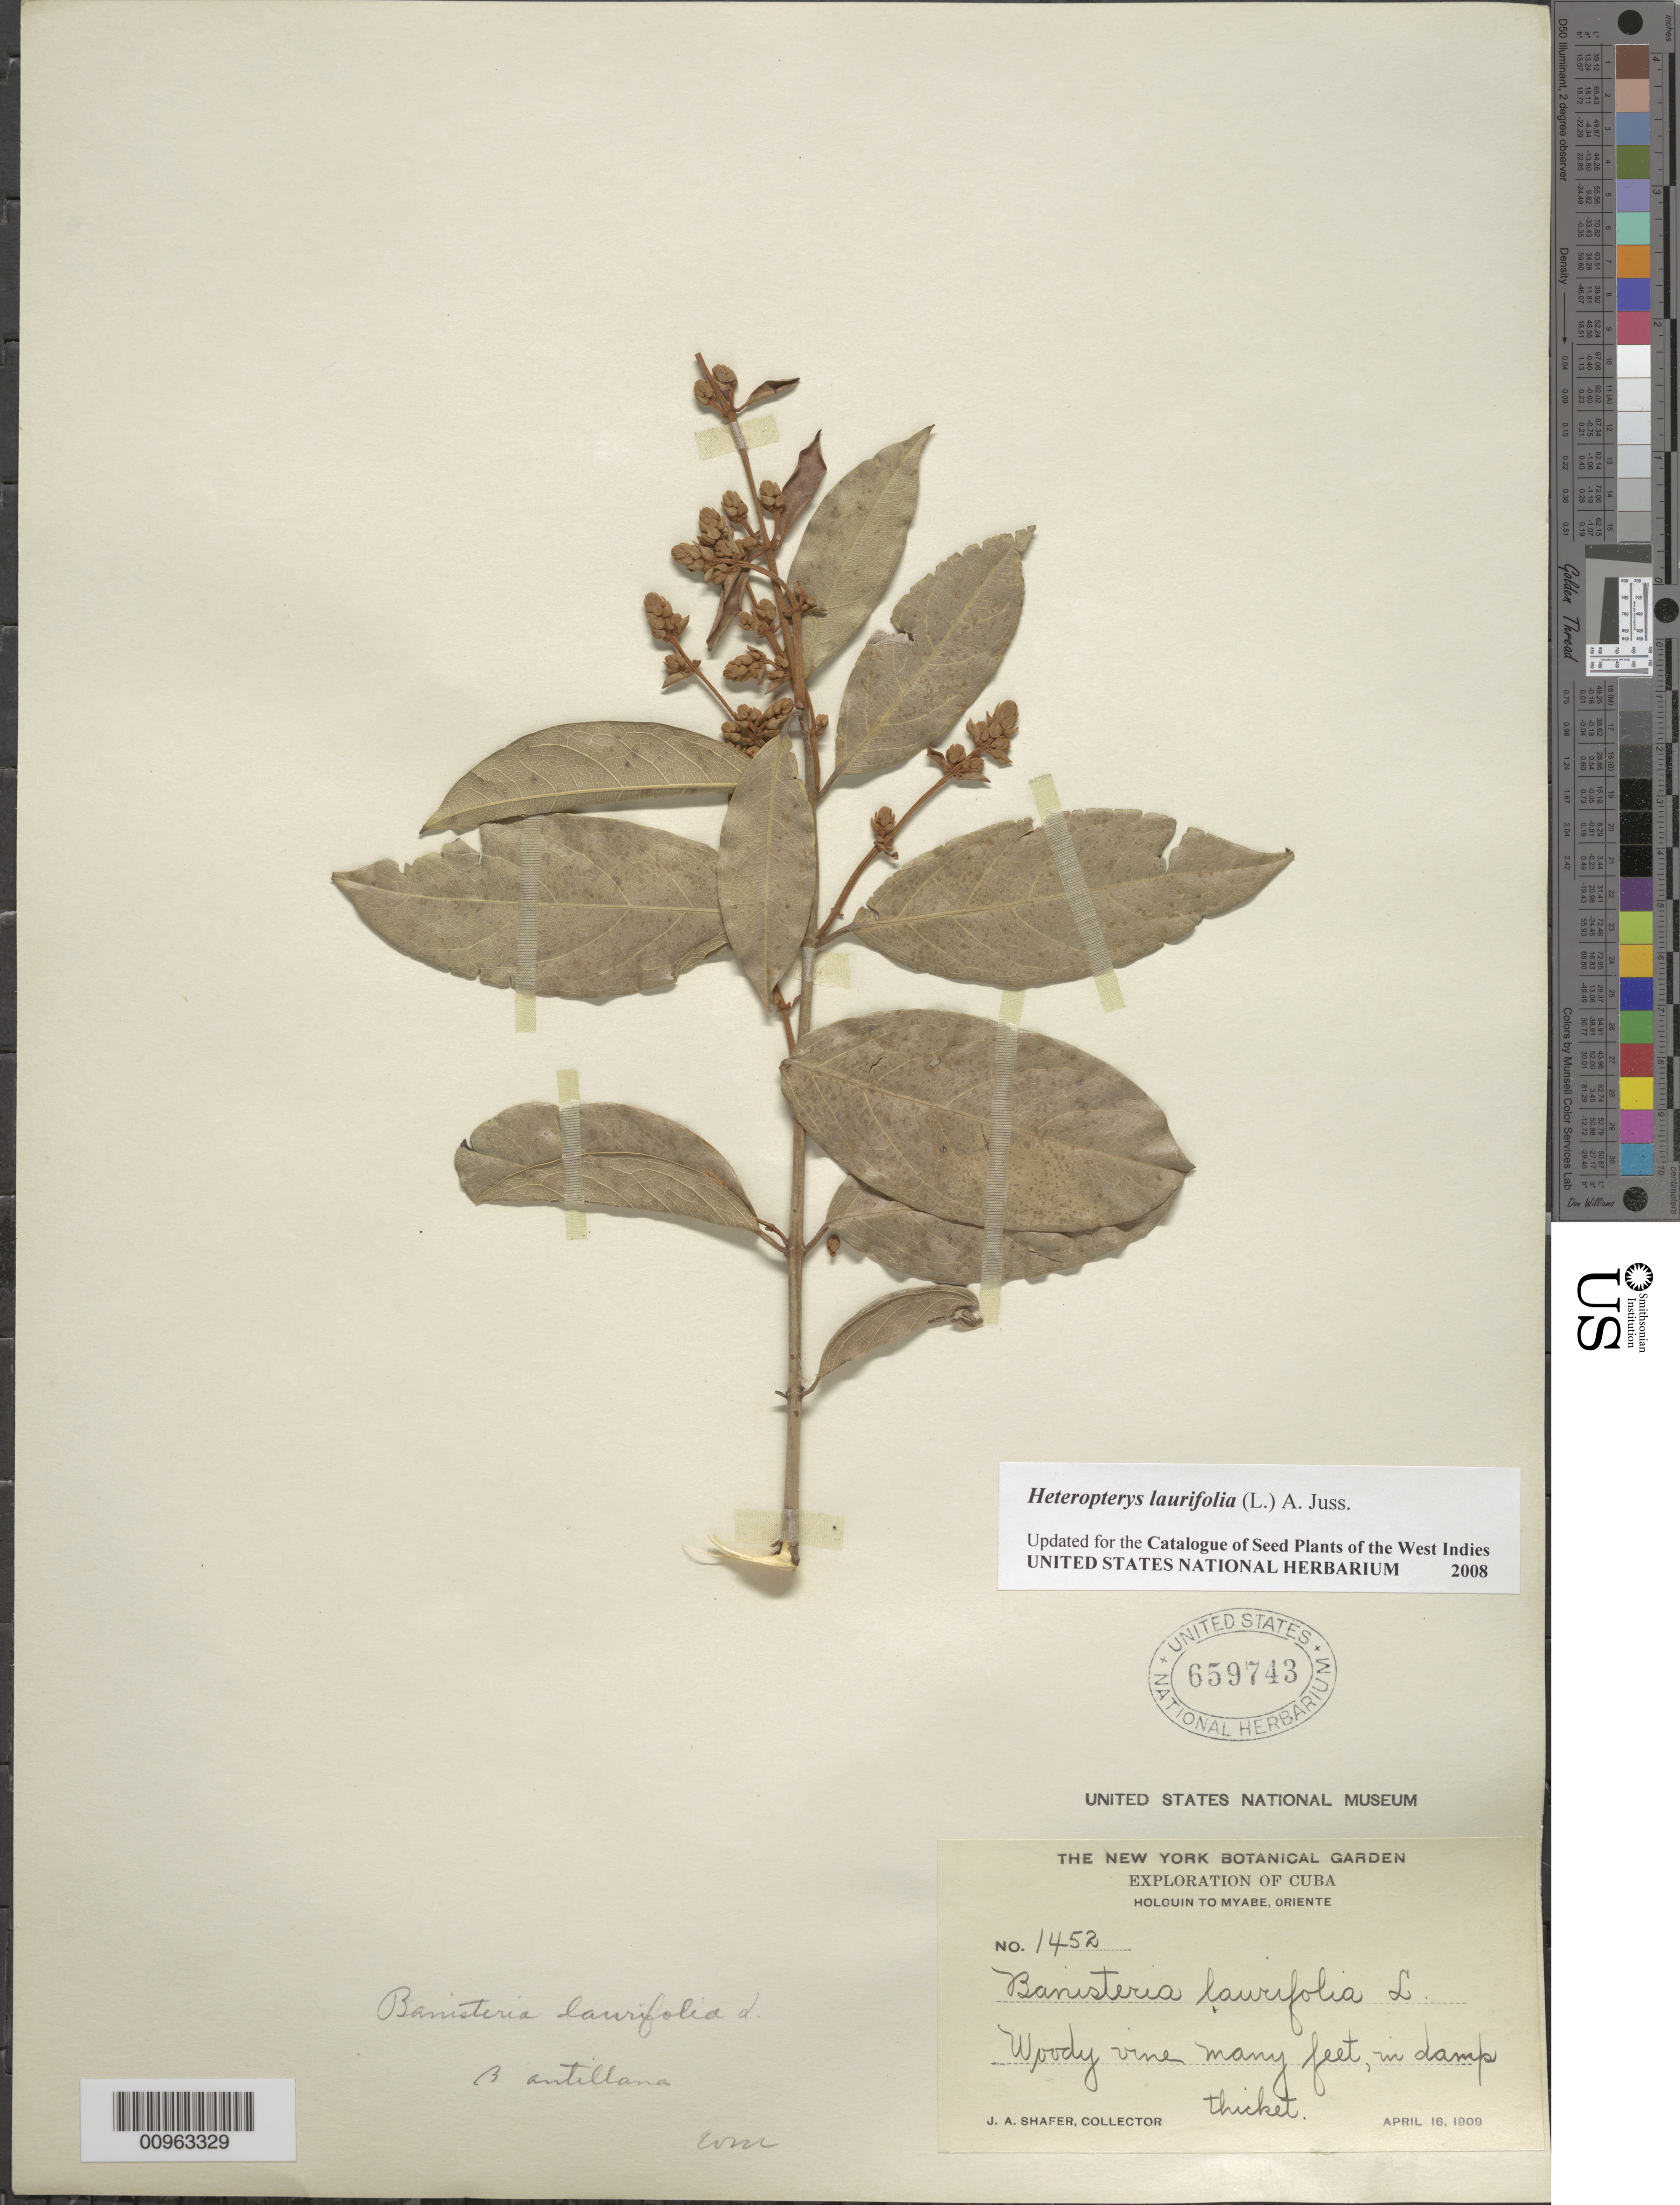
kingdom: Plantae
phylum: Tracheophyta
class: Magnoliopsida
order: Malpighiales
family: Malpighiaceae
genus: Heteropterys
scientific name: Heteropterys laurifolia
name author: (L.) A. Juss.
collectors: J. A. Shafer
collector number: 1452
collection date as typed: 16 Apr 1909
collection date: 1909-04-16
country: Cuba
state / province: Oriente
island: Cuba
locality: Holguin to Myabe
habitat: In damp thicket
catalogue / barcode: US 659743